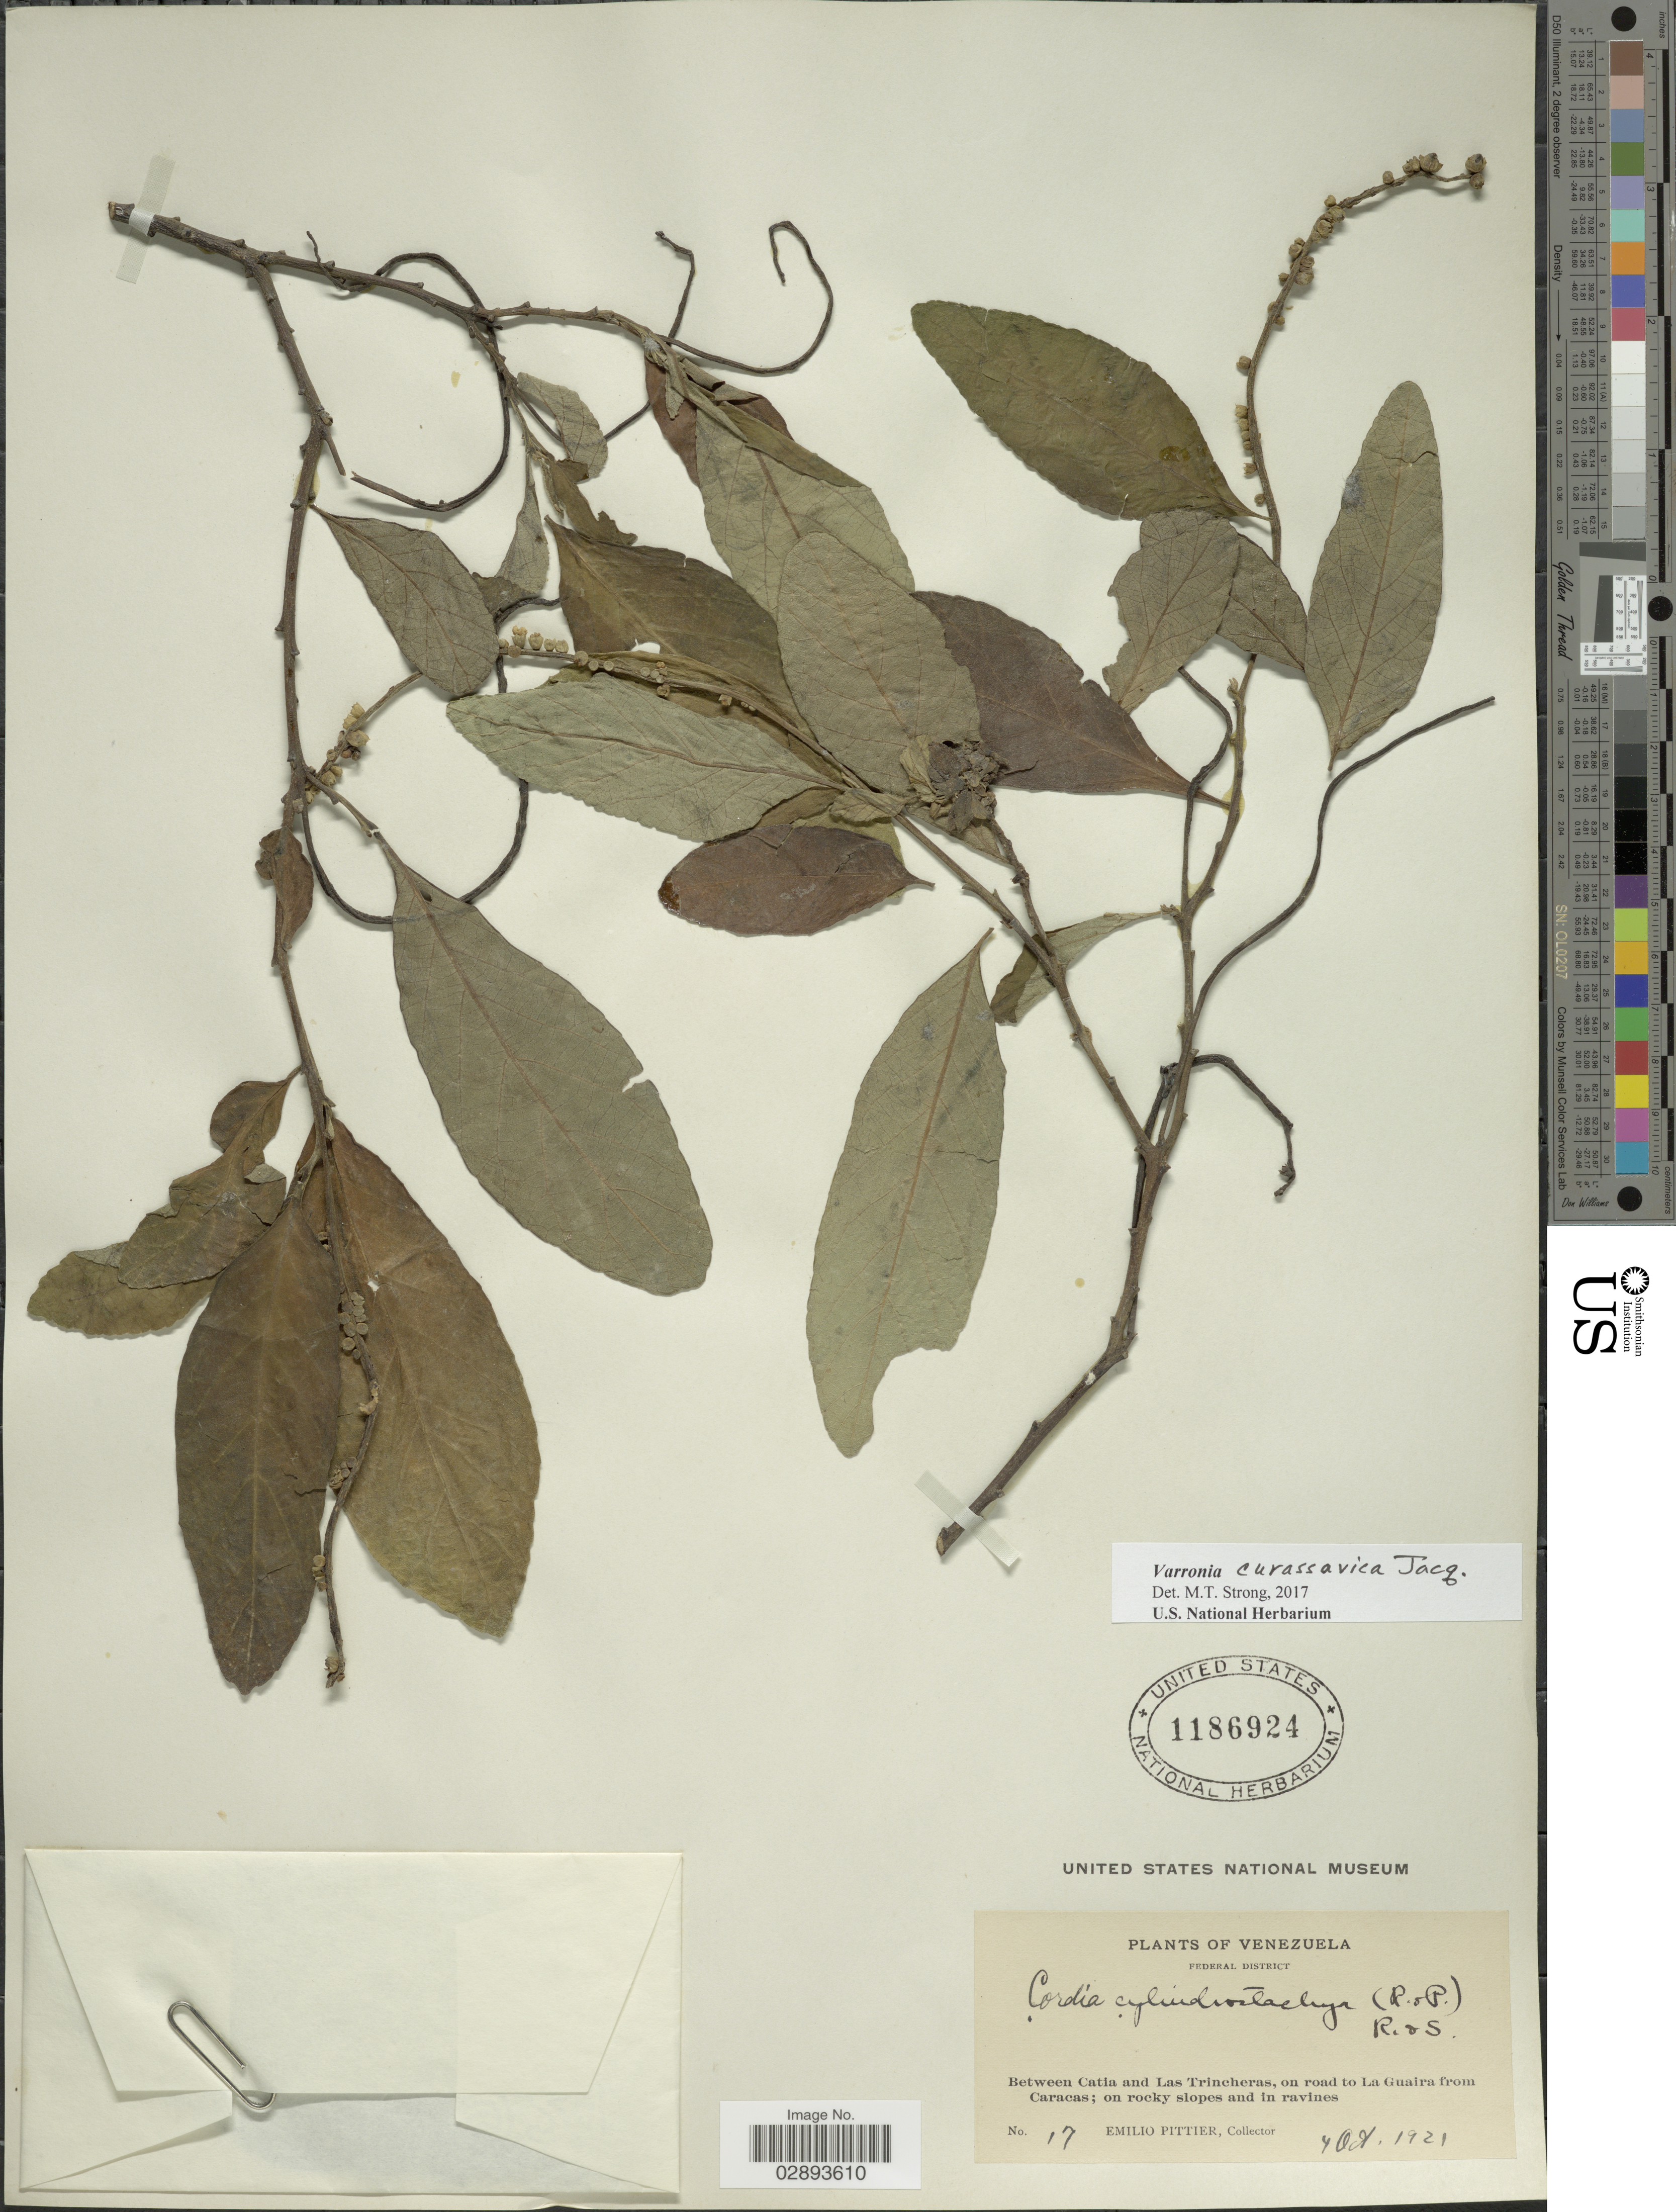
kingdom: Plantae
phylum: Tracheophyta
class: Magnoliopsida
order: Boraginales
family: Cordiaceae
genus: Varronia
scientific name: Varronia curassavica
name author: Jacq.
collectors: E. Pittier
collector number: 17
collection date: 1921-10-07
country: Venezuela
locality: Federal District, Between Catia and Las Trincheras, on road to La Guaira from Caracas.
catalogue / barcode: US 1186924